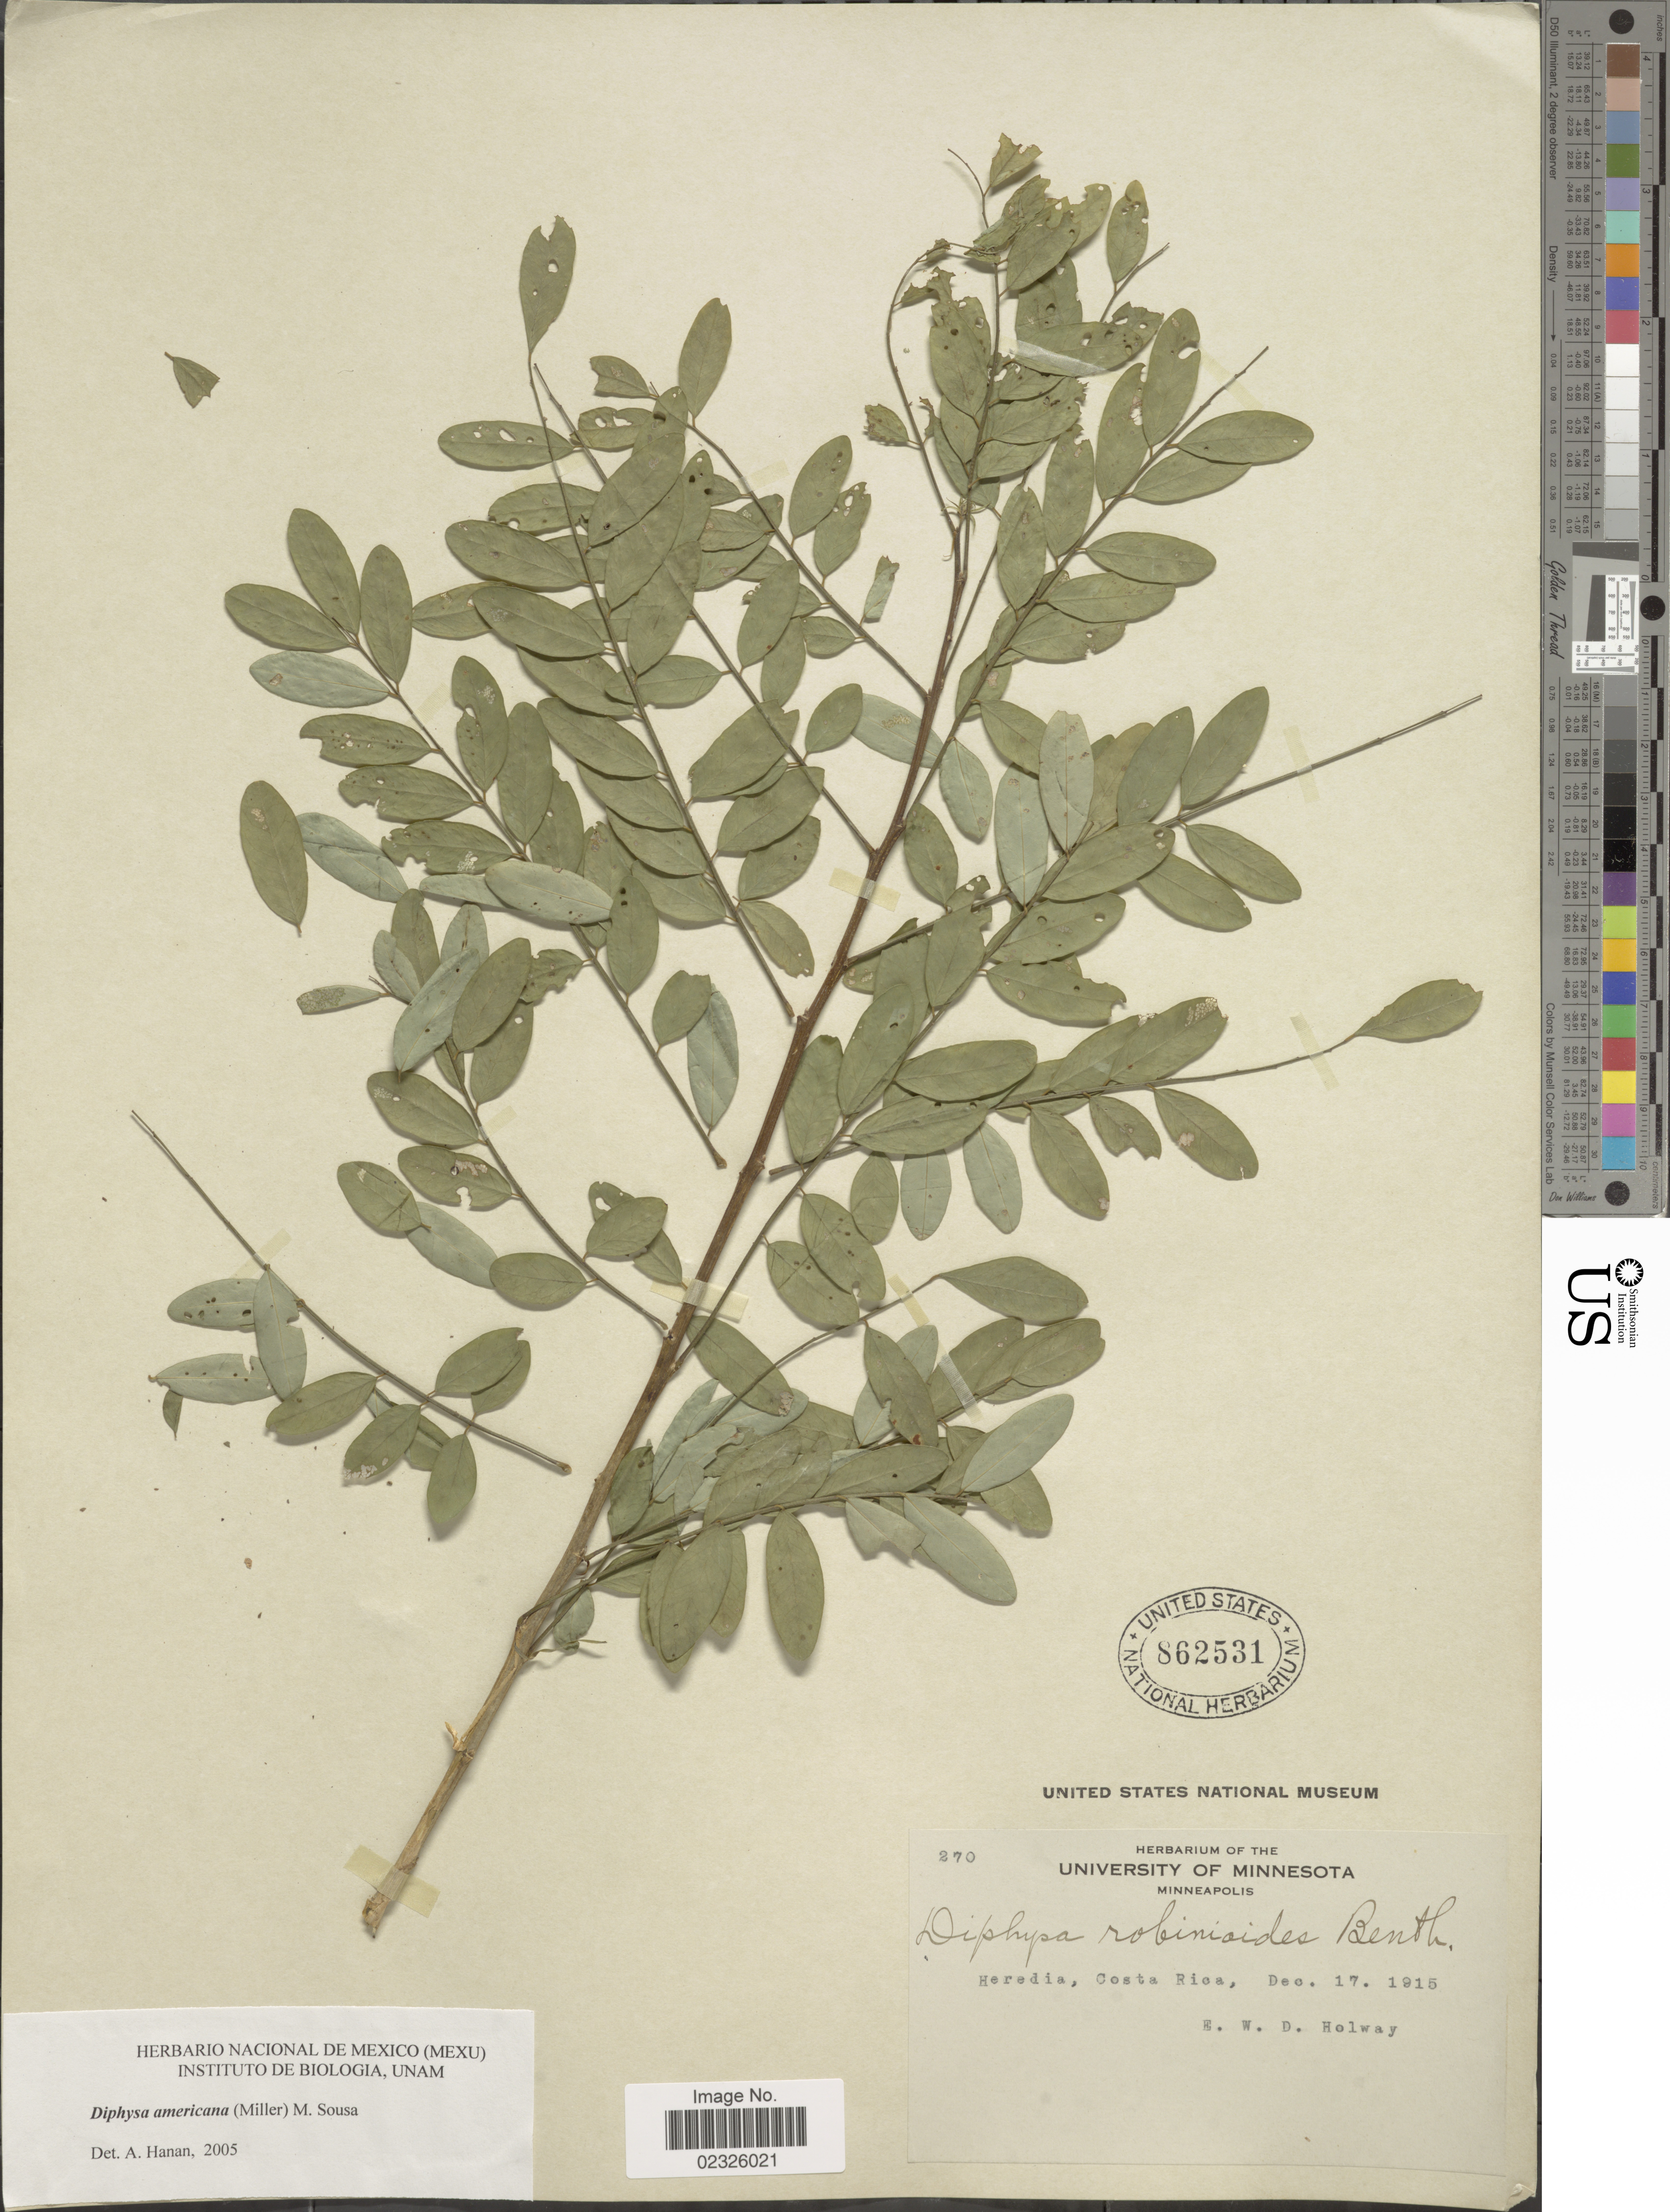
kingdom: Plantae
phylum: Tracheophyta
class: Magnoliopsida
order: Fabales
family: Fabaceae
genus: Diphysa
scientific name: Diphysa americana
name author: (Mill.) M. Sousa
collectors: E. W. D. Holway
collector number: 270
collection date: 1915-12-17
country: Costa Rica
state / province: Heredia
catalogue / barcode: US 862531